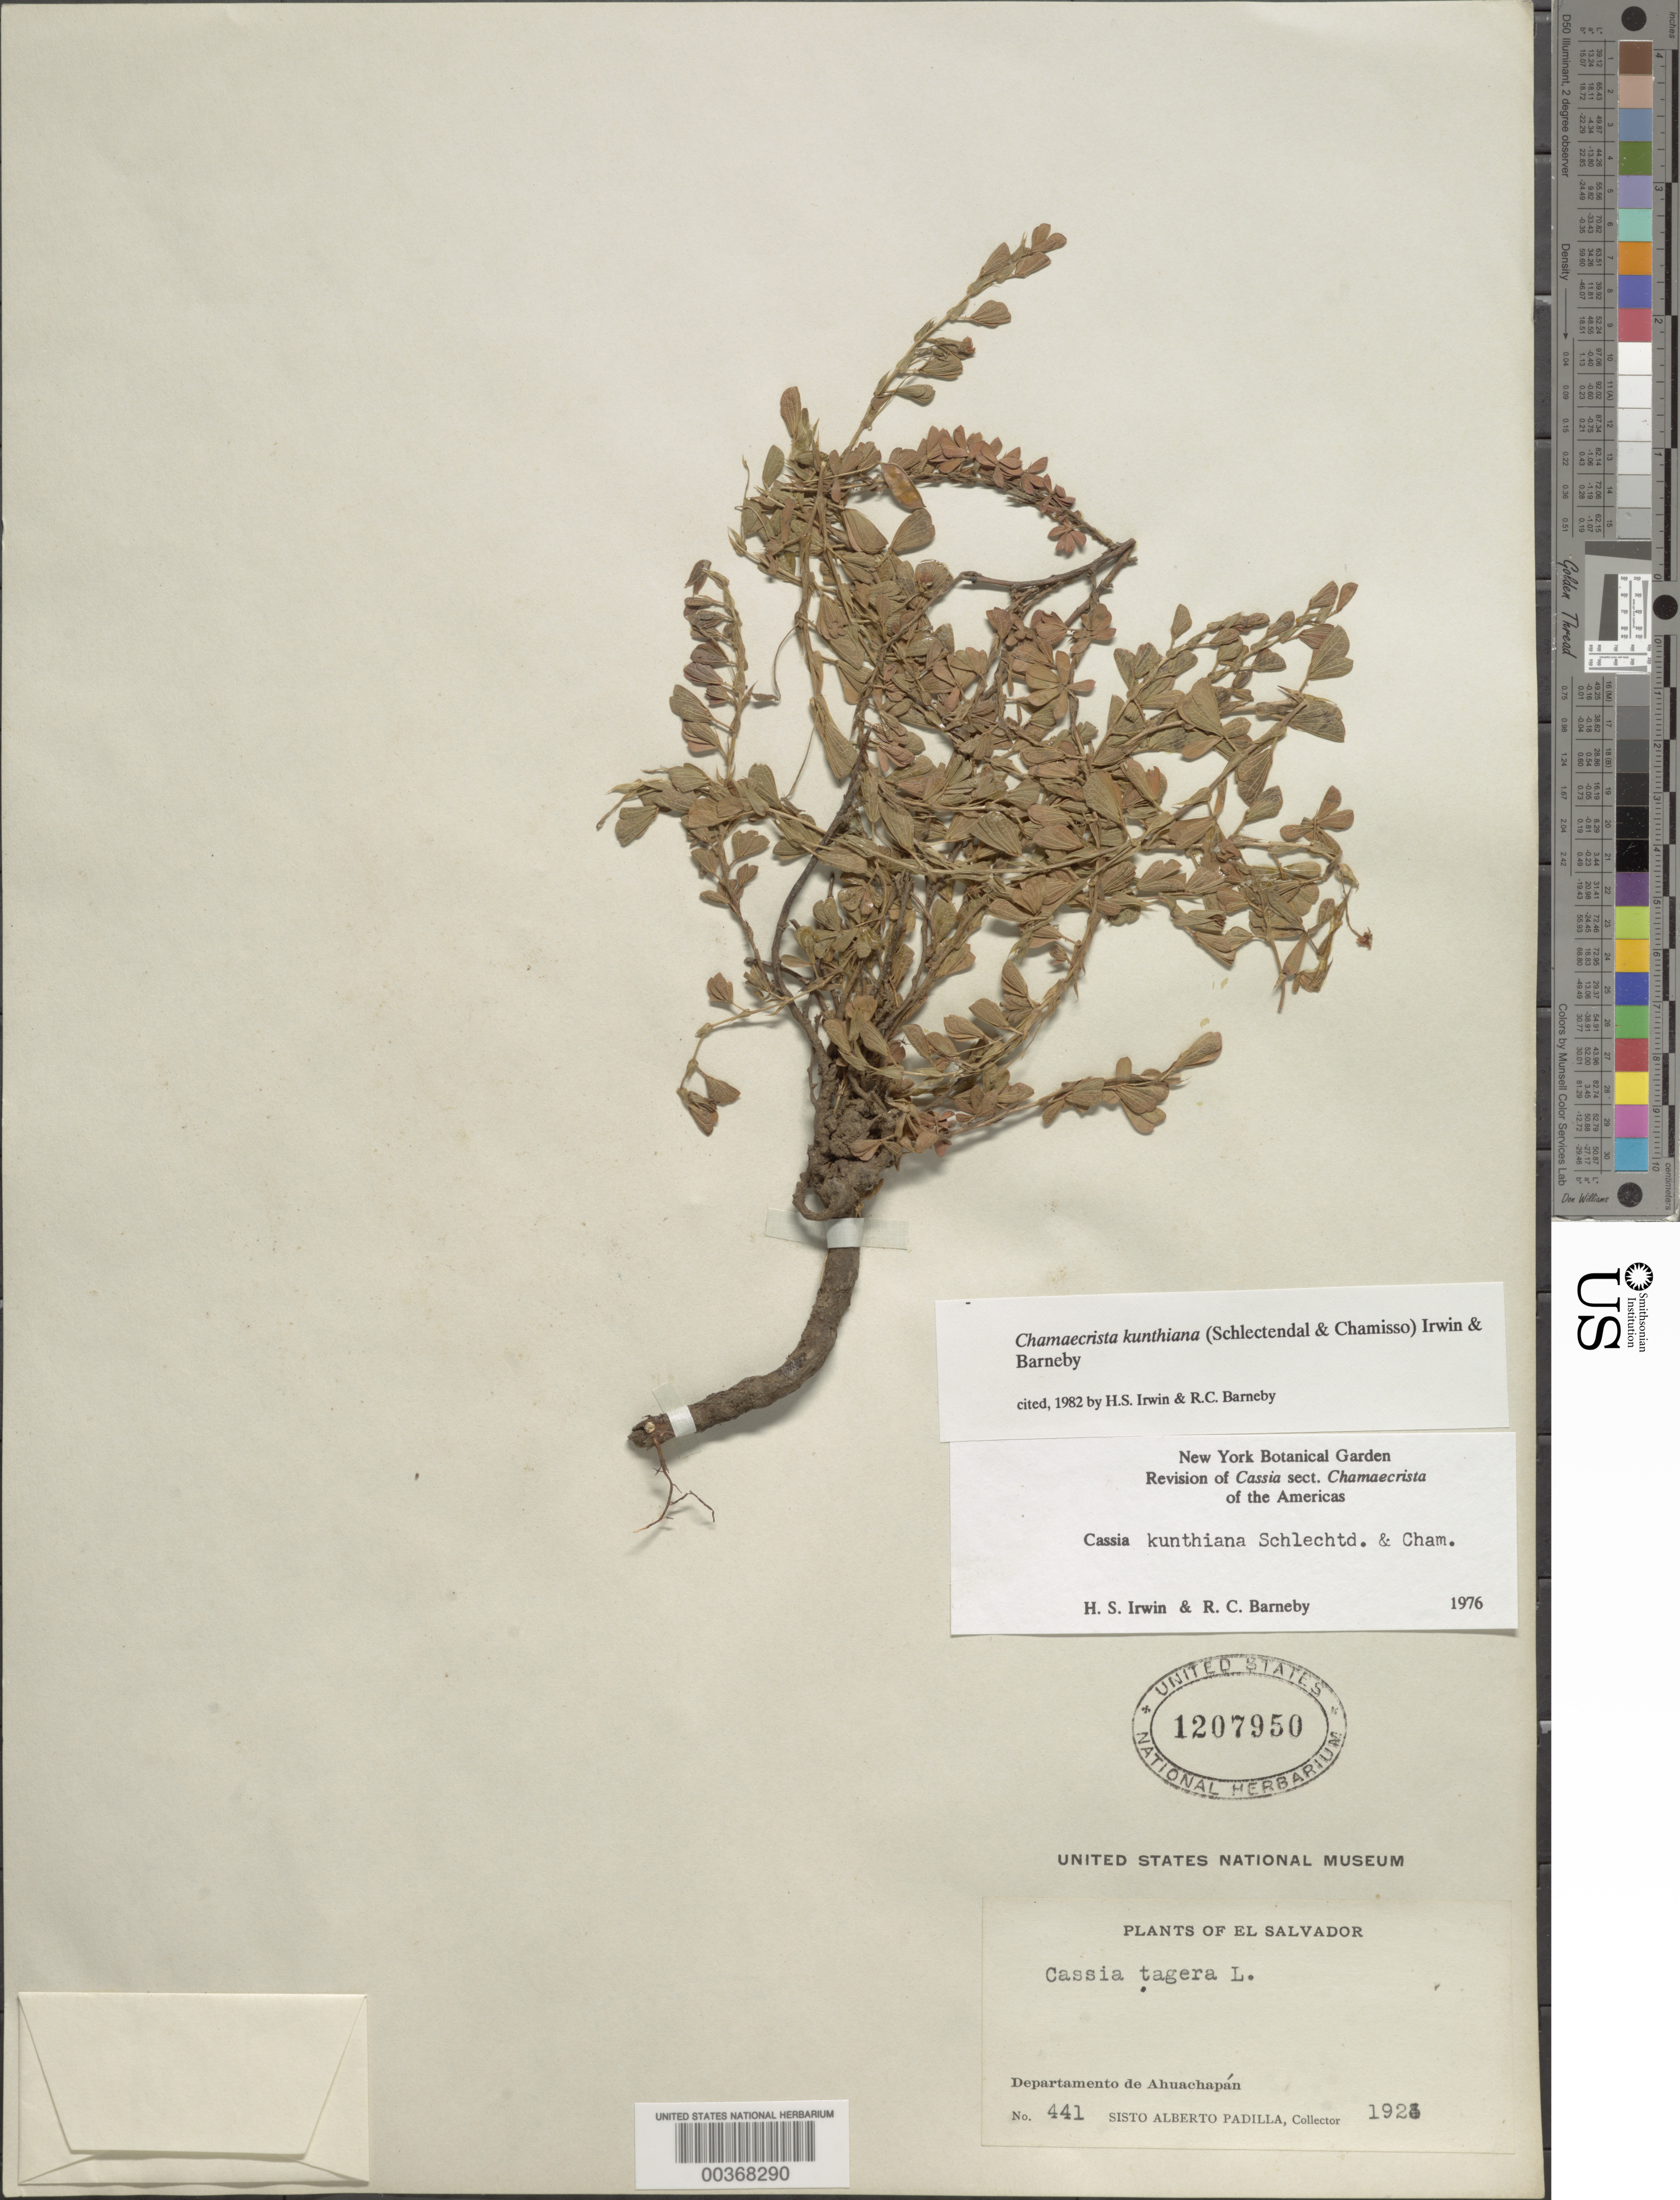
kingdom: Plantae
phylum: Tracheophyta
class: Magnoliopsida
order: Fabales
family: Fabaceae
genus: Chamaecrista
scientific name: Chamaecrista kunthiana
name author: (Schltdl. & Cham.) H.S. Irwin & Barneby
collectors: S. A. Padilla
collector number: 441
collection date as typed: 1923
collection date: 1923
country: El Salvador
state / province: Ahuachapán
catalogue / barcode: US 1207950